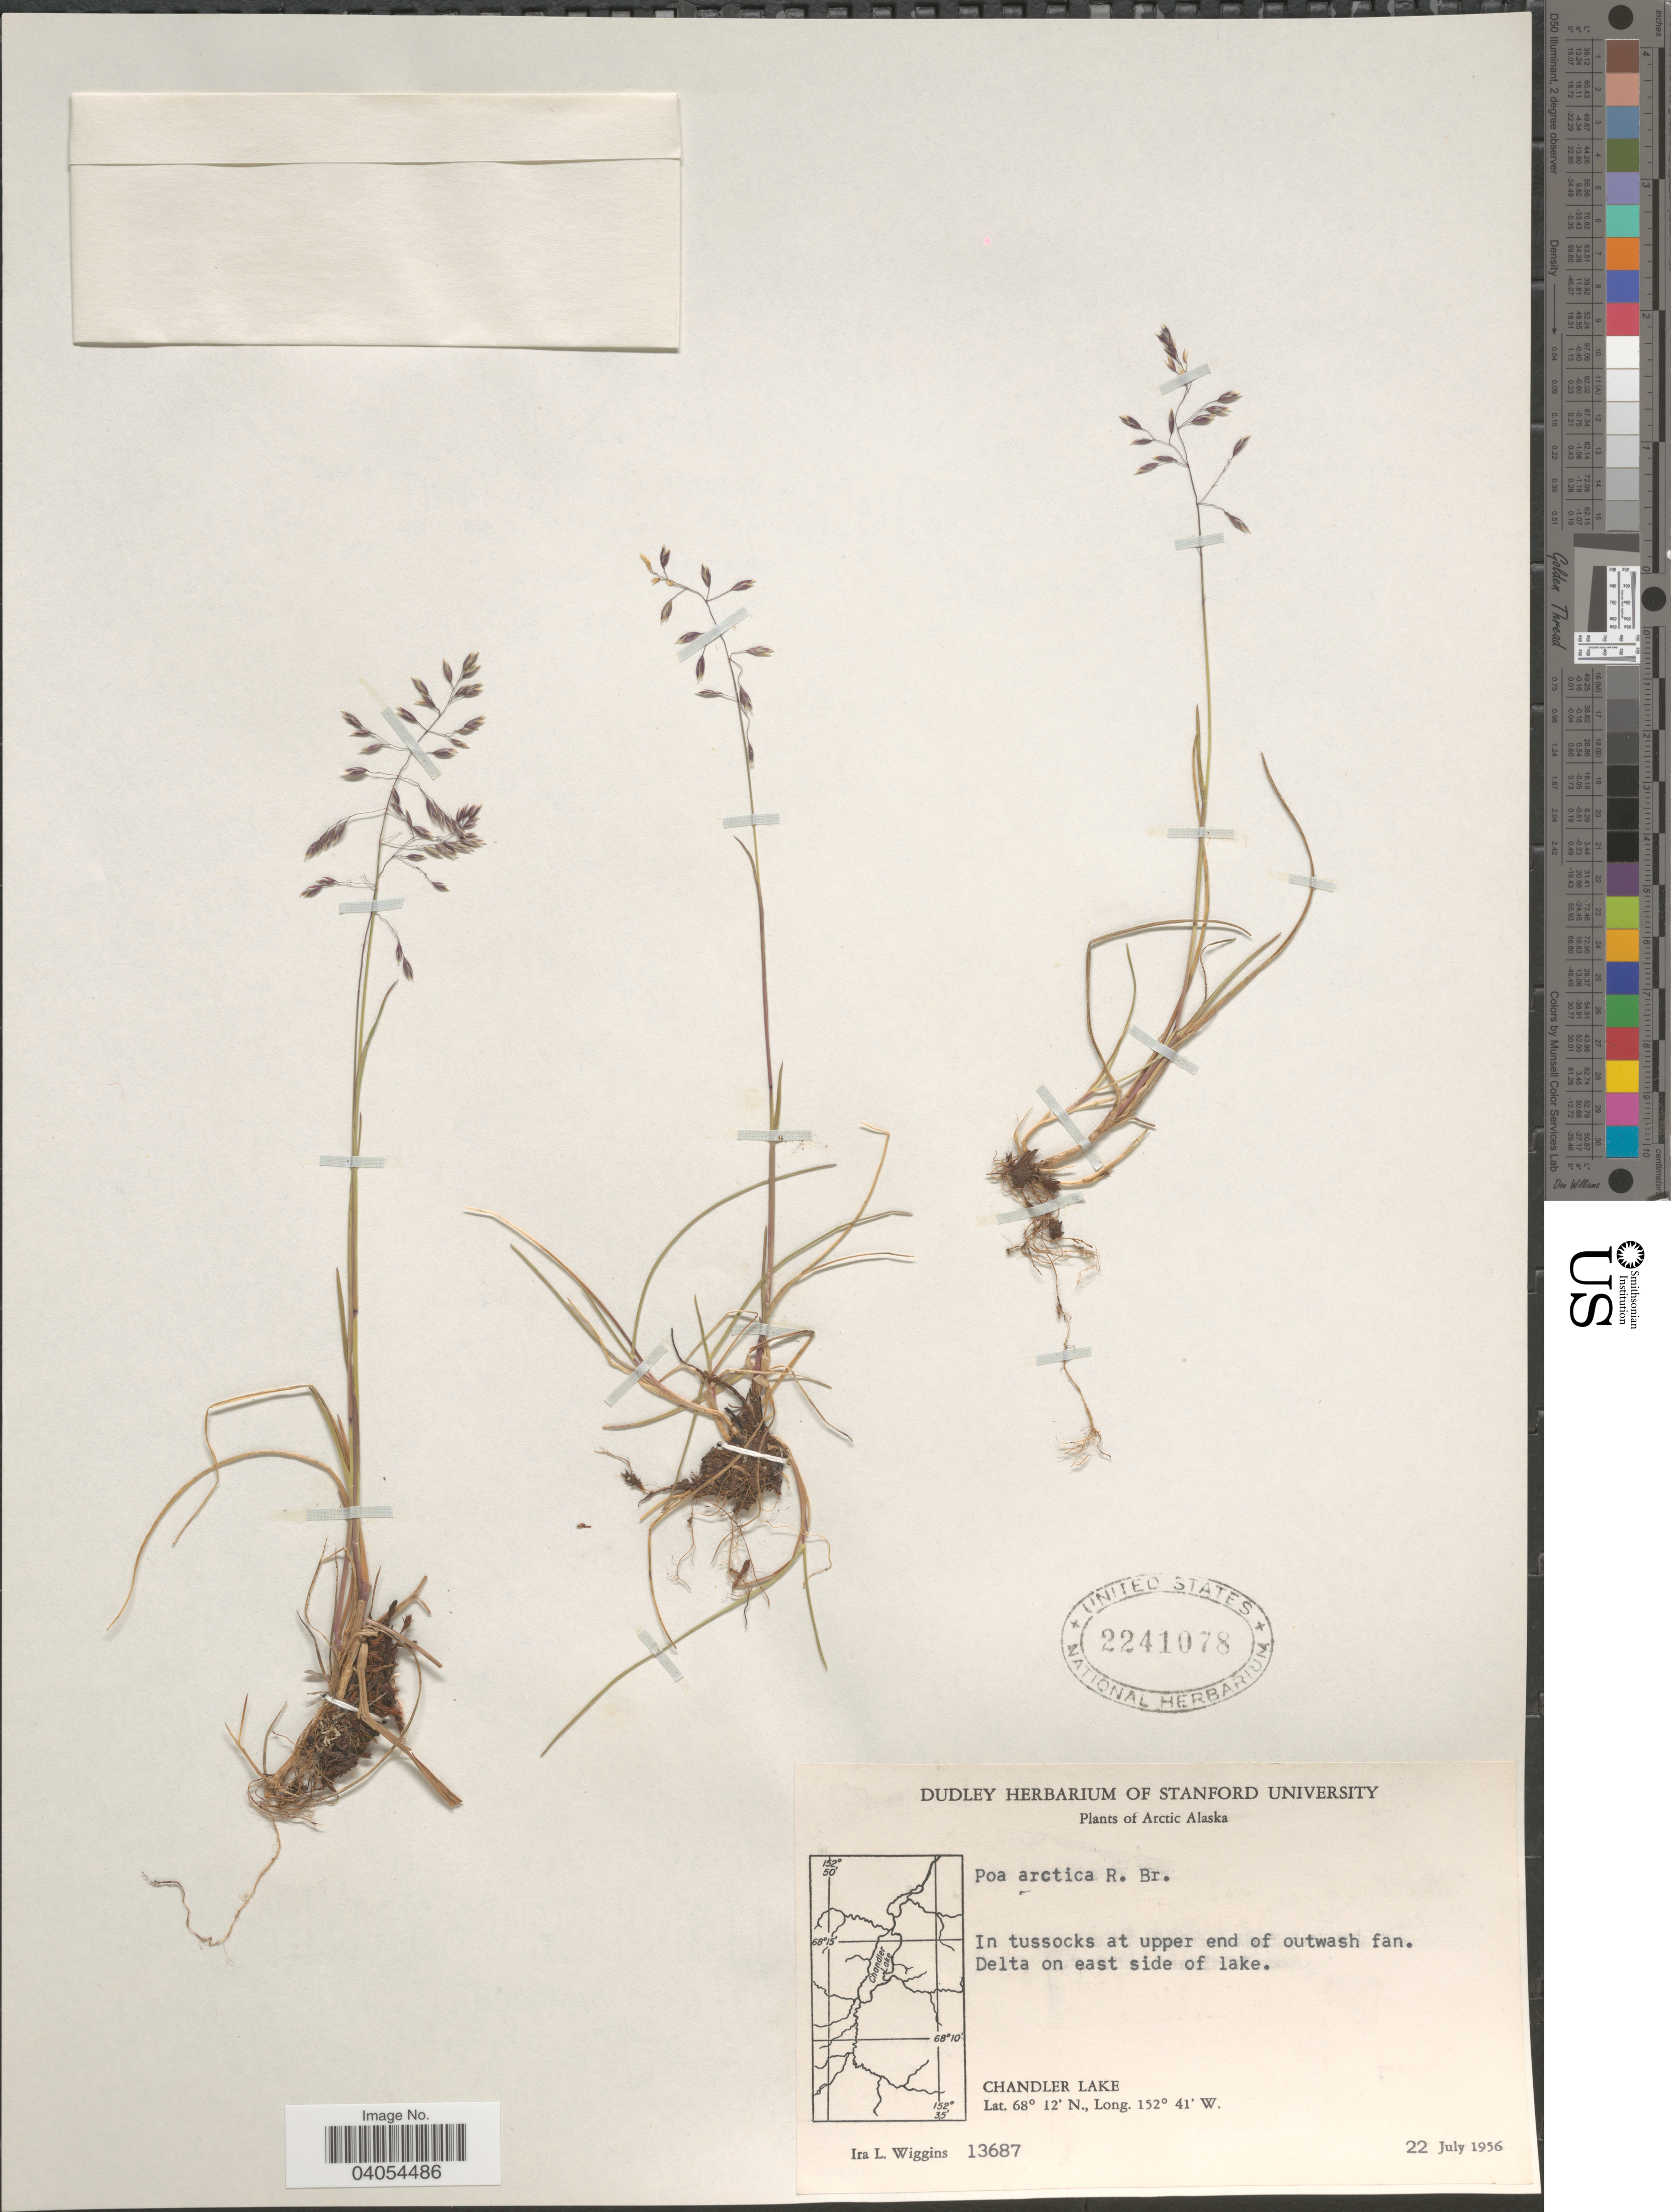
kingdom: Plantae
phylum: Tracheophyta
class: Liliopsida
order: Poales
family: Poaceae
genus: Poa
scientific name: Poa arctica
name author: R. Br.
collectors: I. L. Wiggins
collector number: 13687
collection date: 1956-07-22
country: United States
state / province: Alaska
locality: Arctic Alaska. In tussocks at upper end of outwash fan. Delta on east side of lake. Chandler Lake.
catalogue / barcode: US 2241078